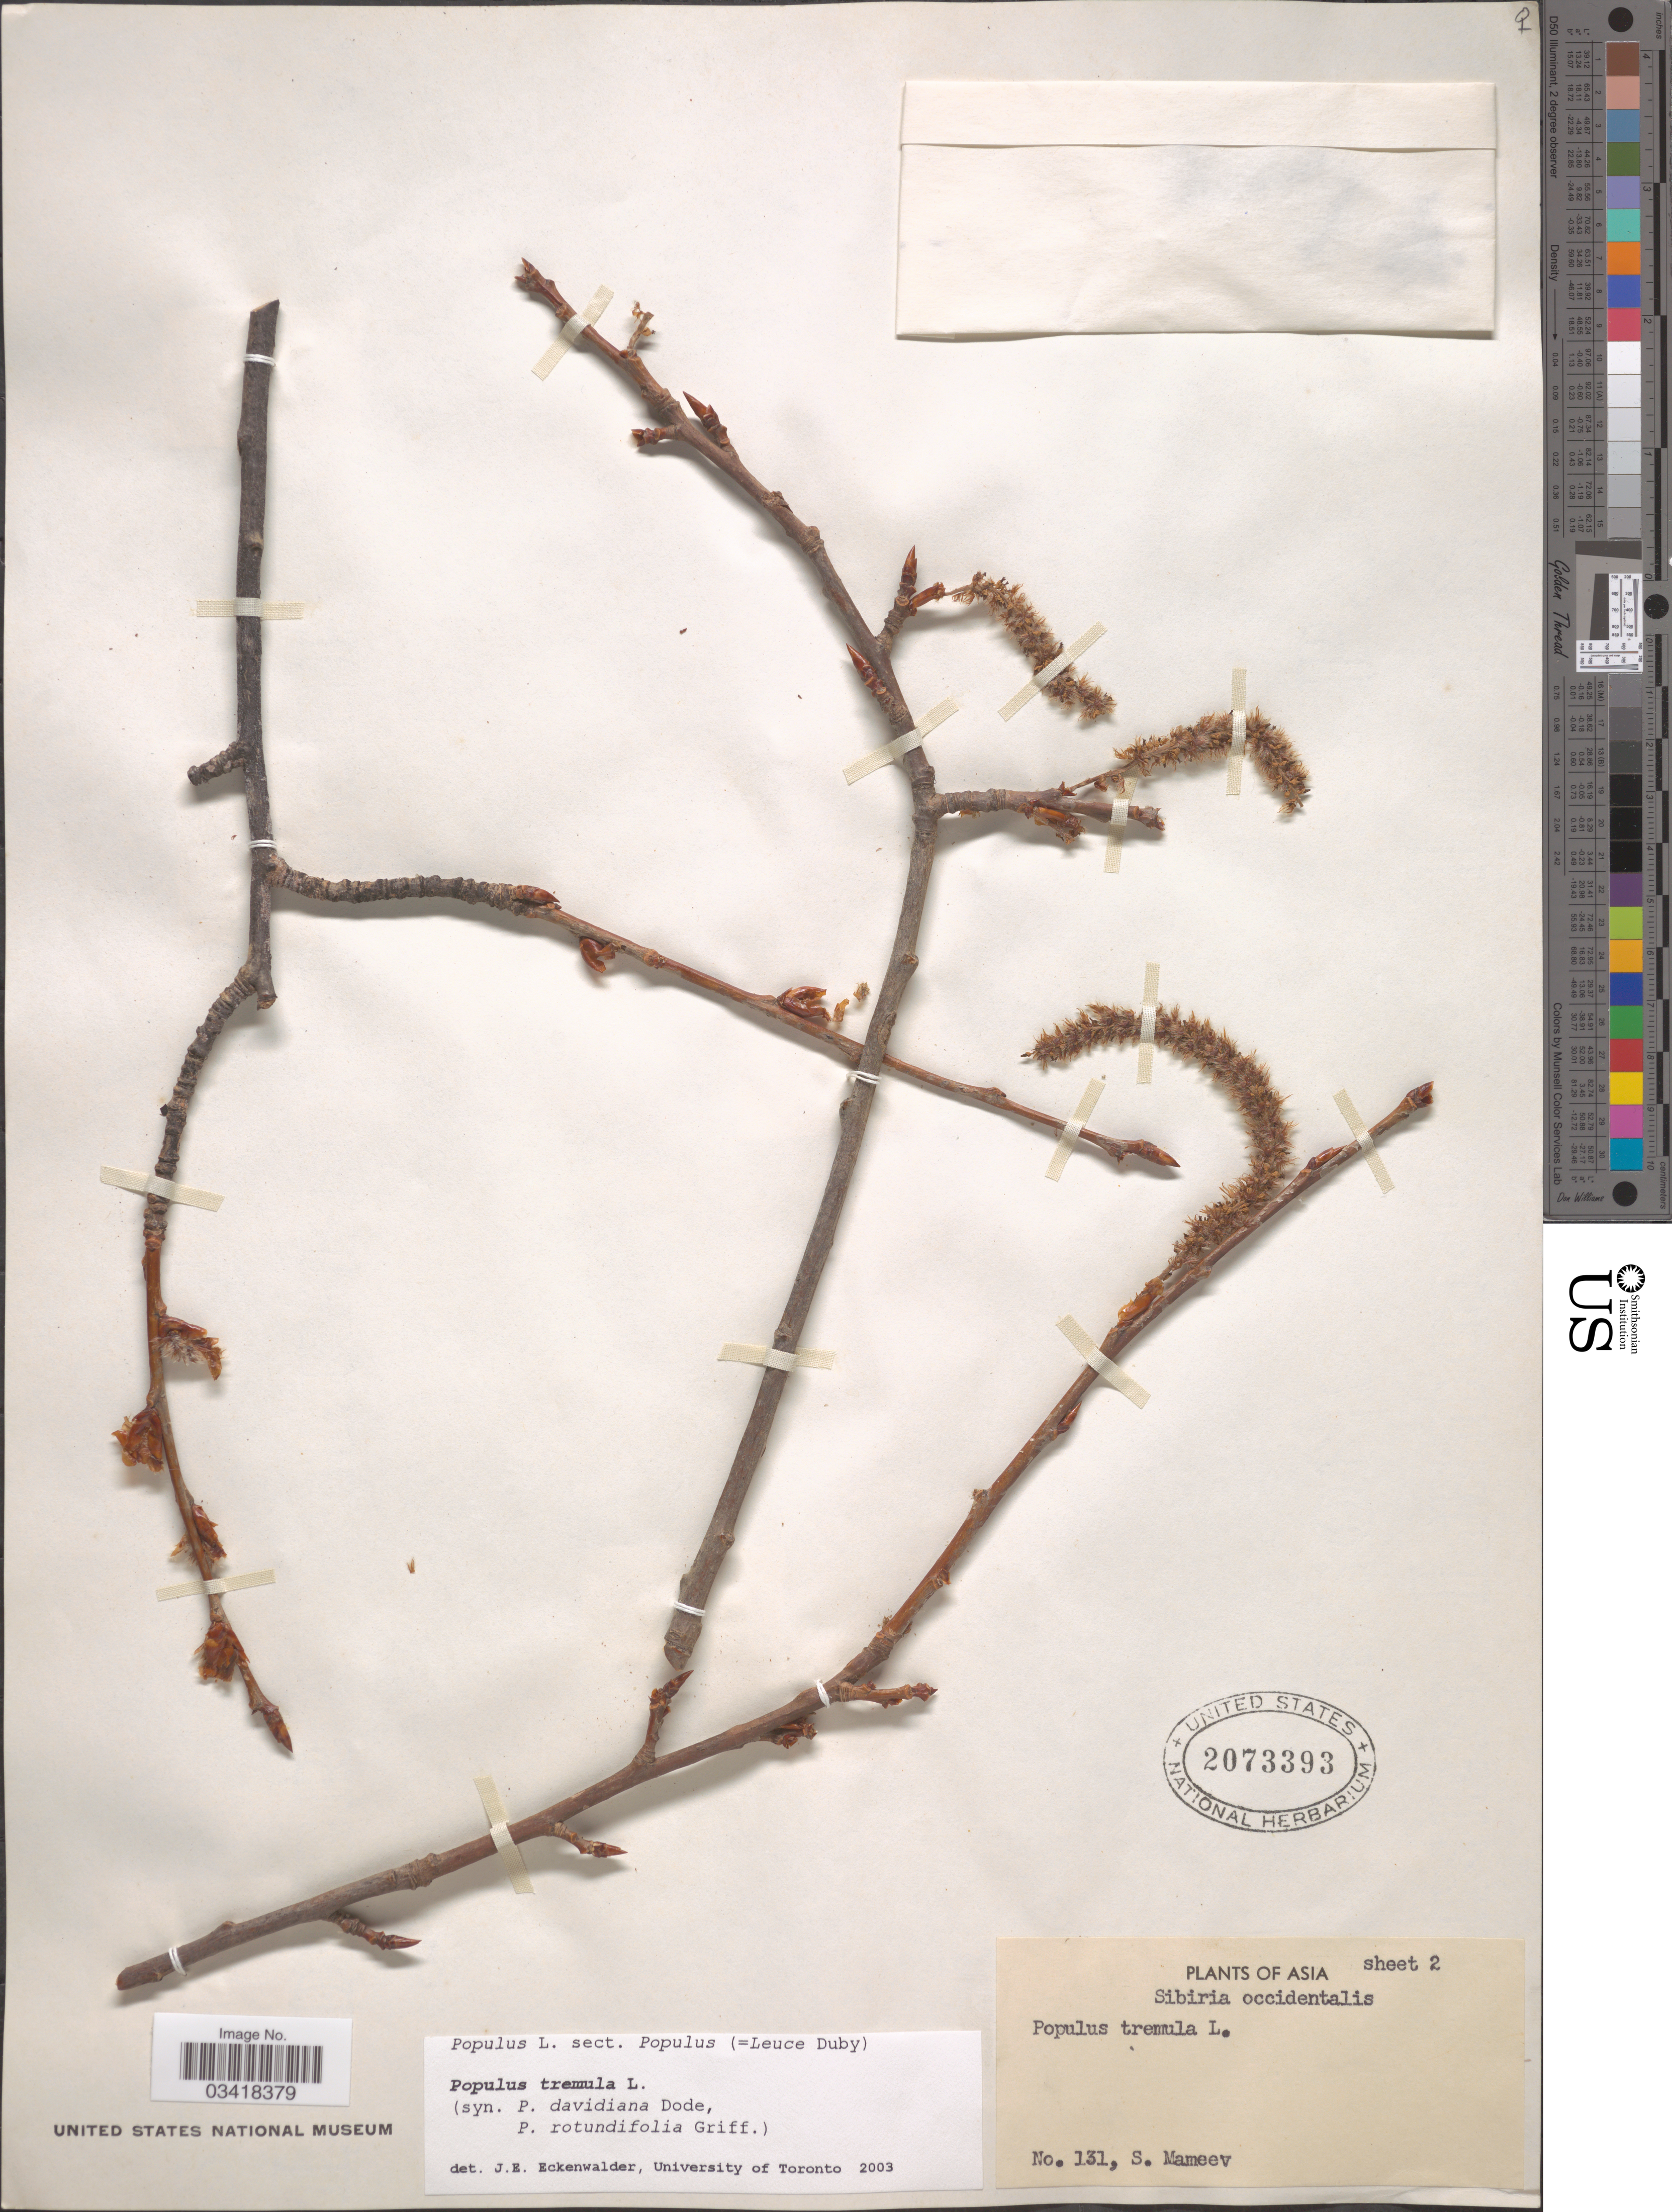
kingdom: Plantae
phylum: Tracheophyta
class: Magnoliopsida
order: Malpighiales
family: Salicaceae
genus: Populus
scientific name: Populus tremula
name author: L.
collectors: S. Mameev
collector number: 131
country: Russian Federation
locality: Asia. Sibiria occidentalis.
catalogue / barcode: US 2073393